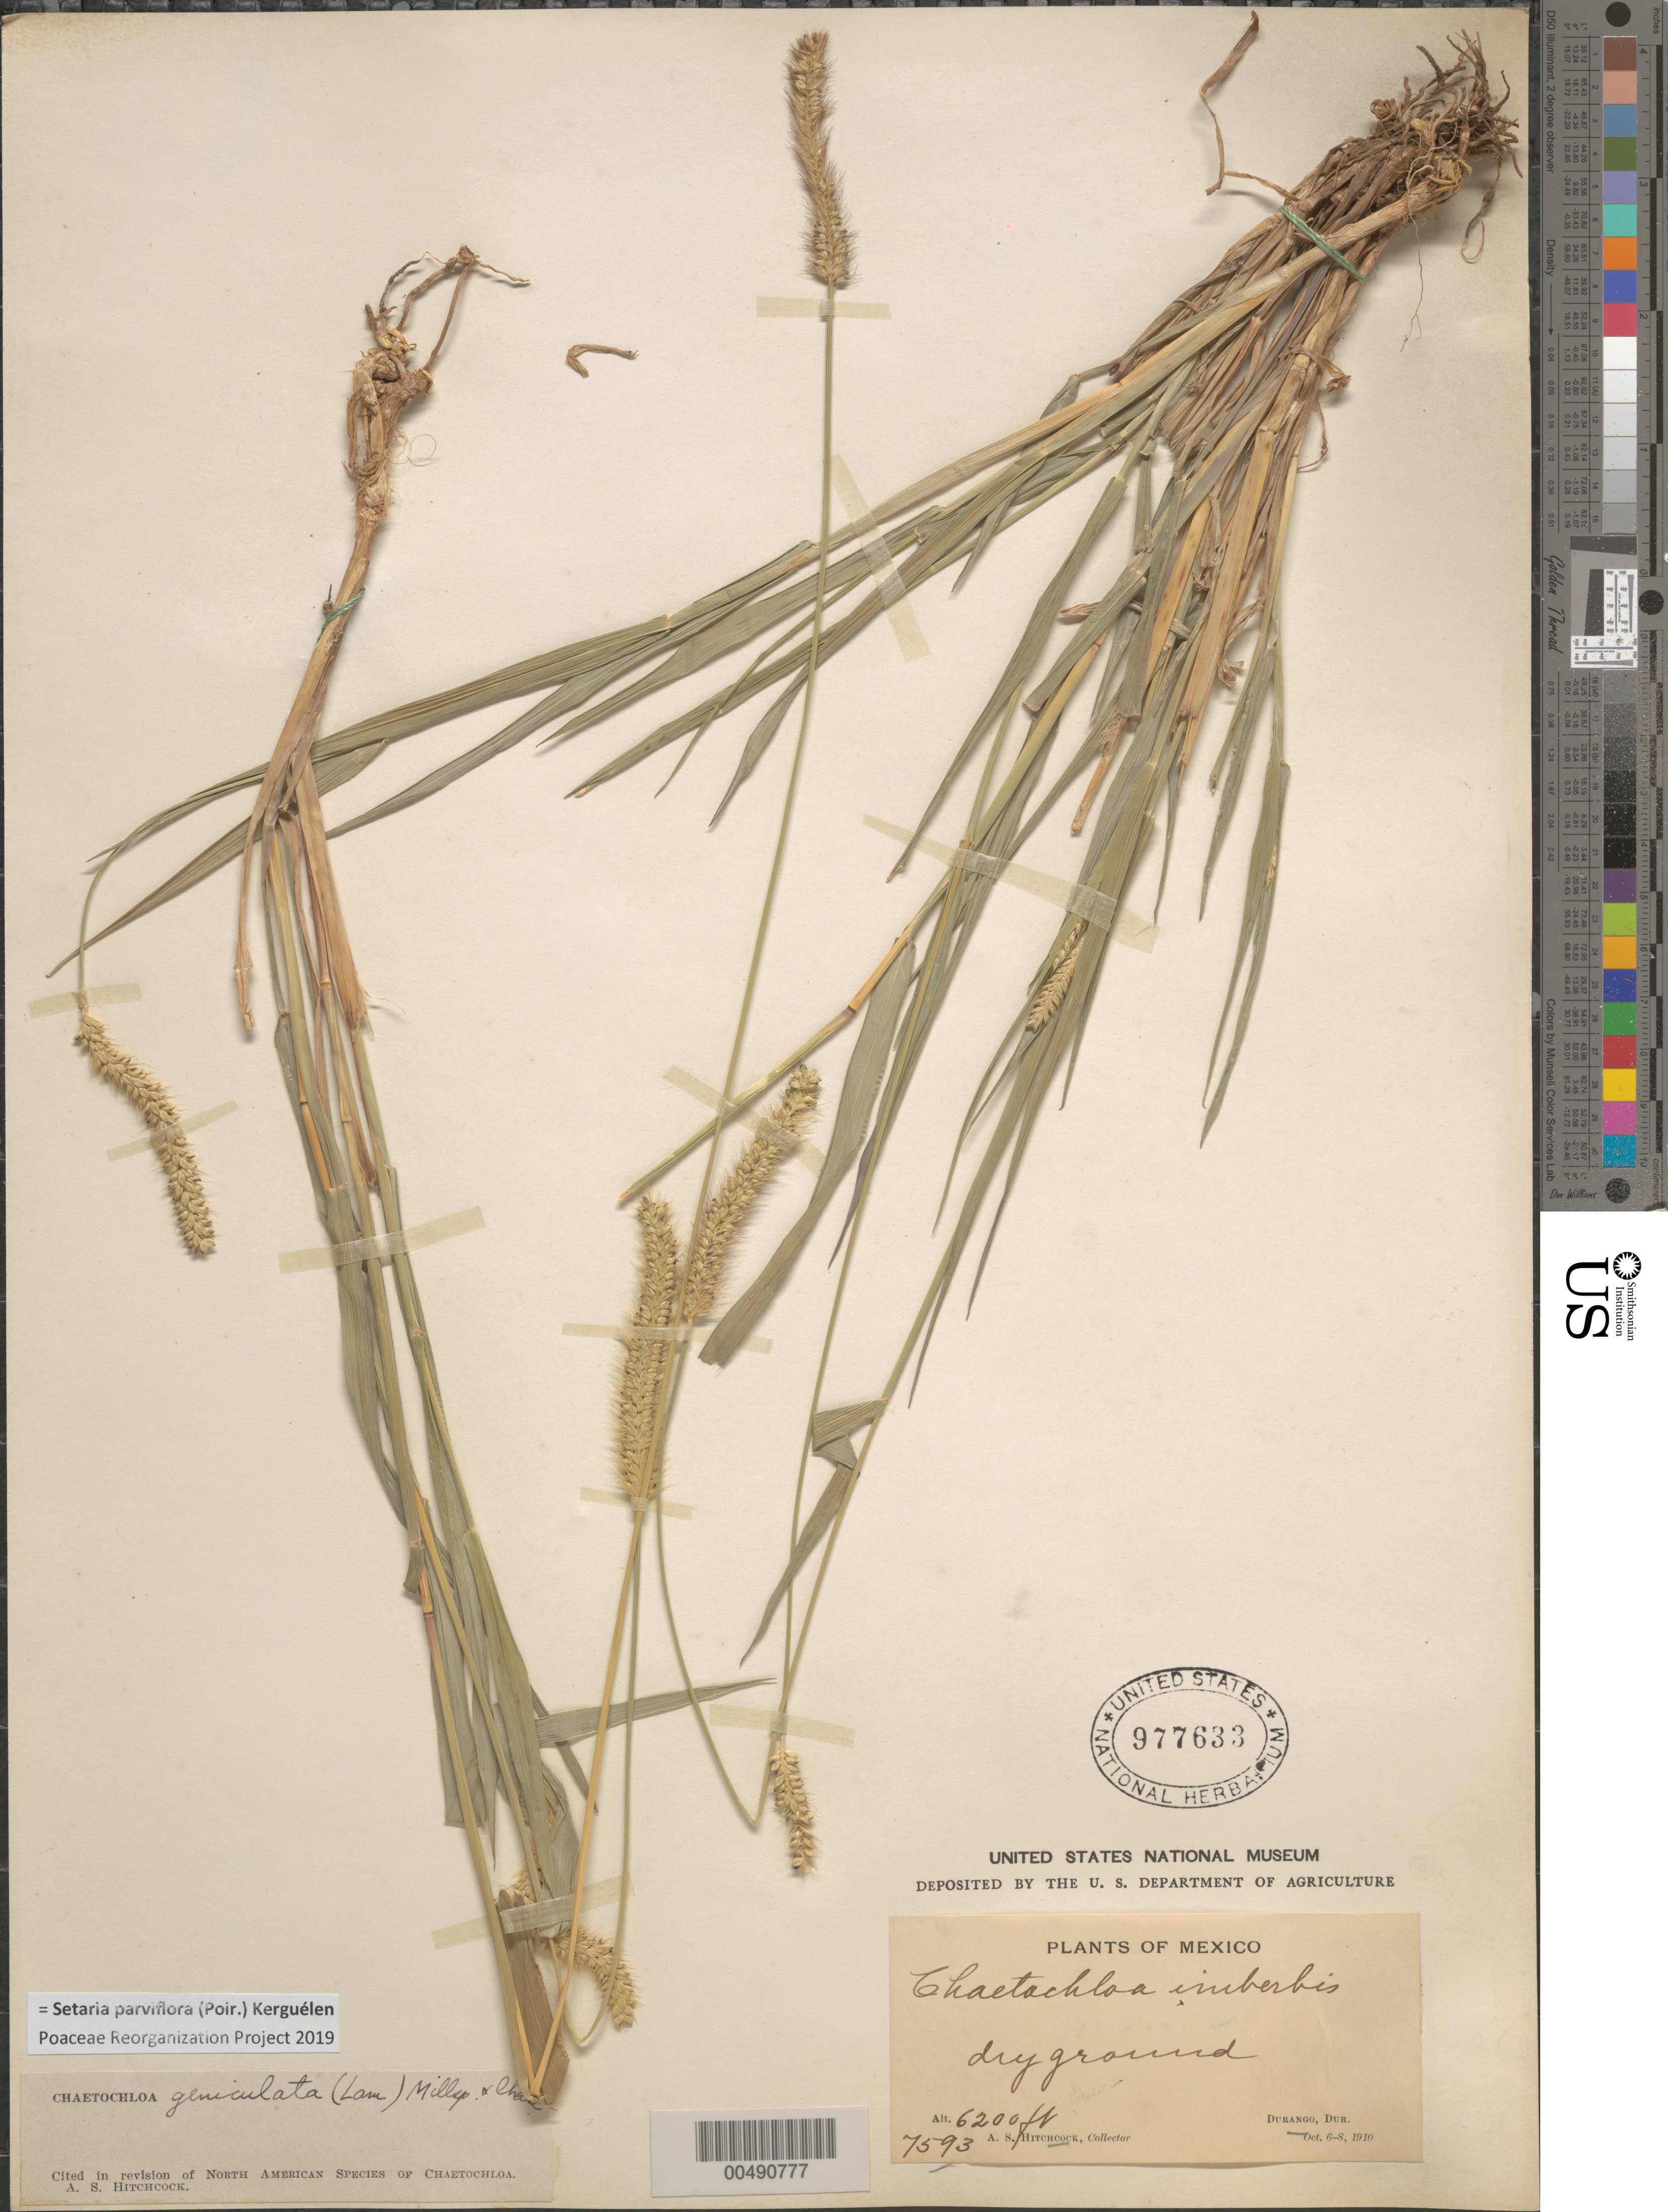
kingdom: Plantae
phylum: Tracheophyta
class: Liliopsida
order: Poales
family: Poaceae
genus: Setaria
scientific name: Setaria parviflora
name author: (Poir.) Kerguélen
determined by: Poaceae Reorganization Project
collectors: A. S. Hitchcock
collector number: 7593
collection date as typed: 6 Oct 1910 to 8 Oct 1910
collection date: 1910-10-06/1910-10-08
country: Mexico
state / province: Durango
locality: Durango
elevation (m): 1890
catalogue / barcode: US 977633